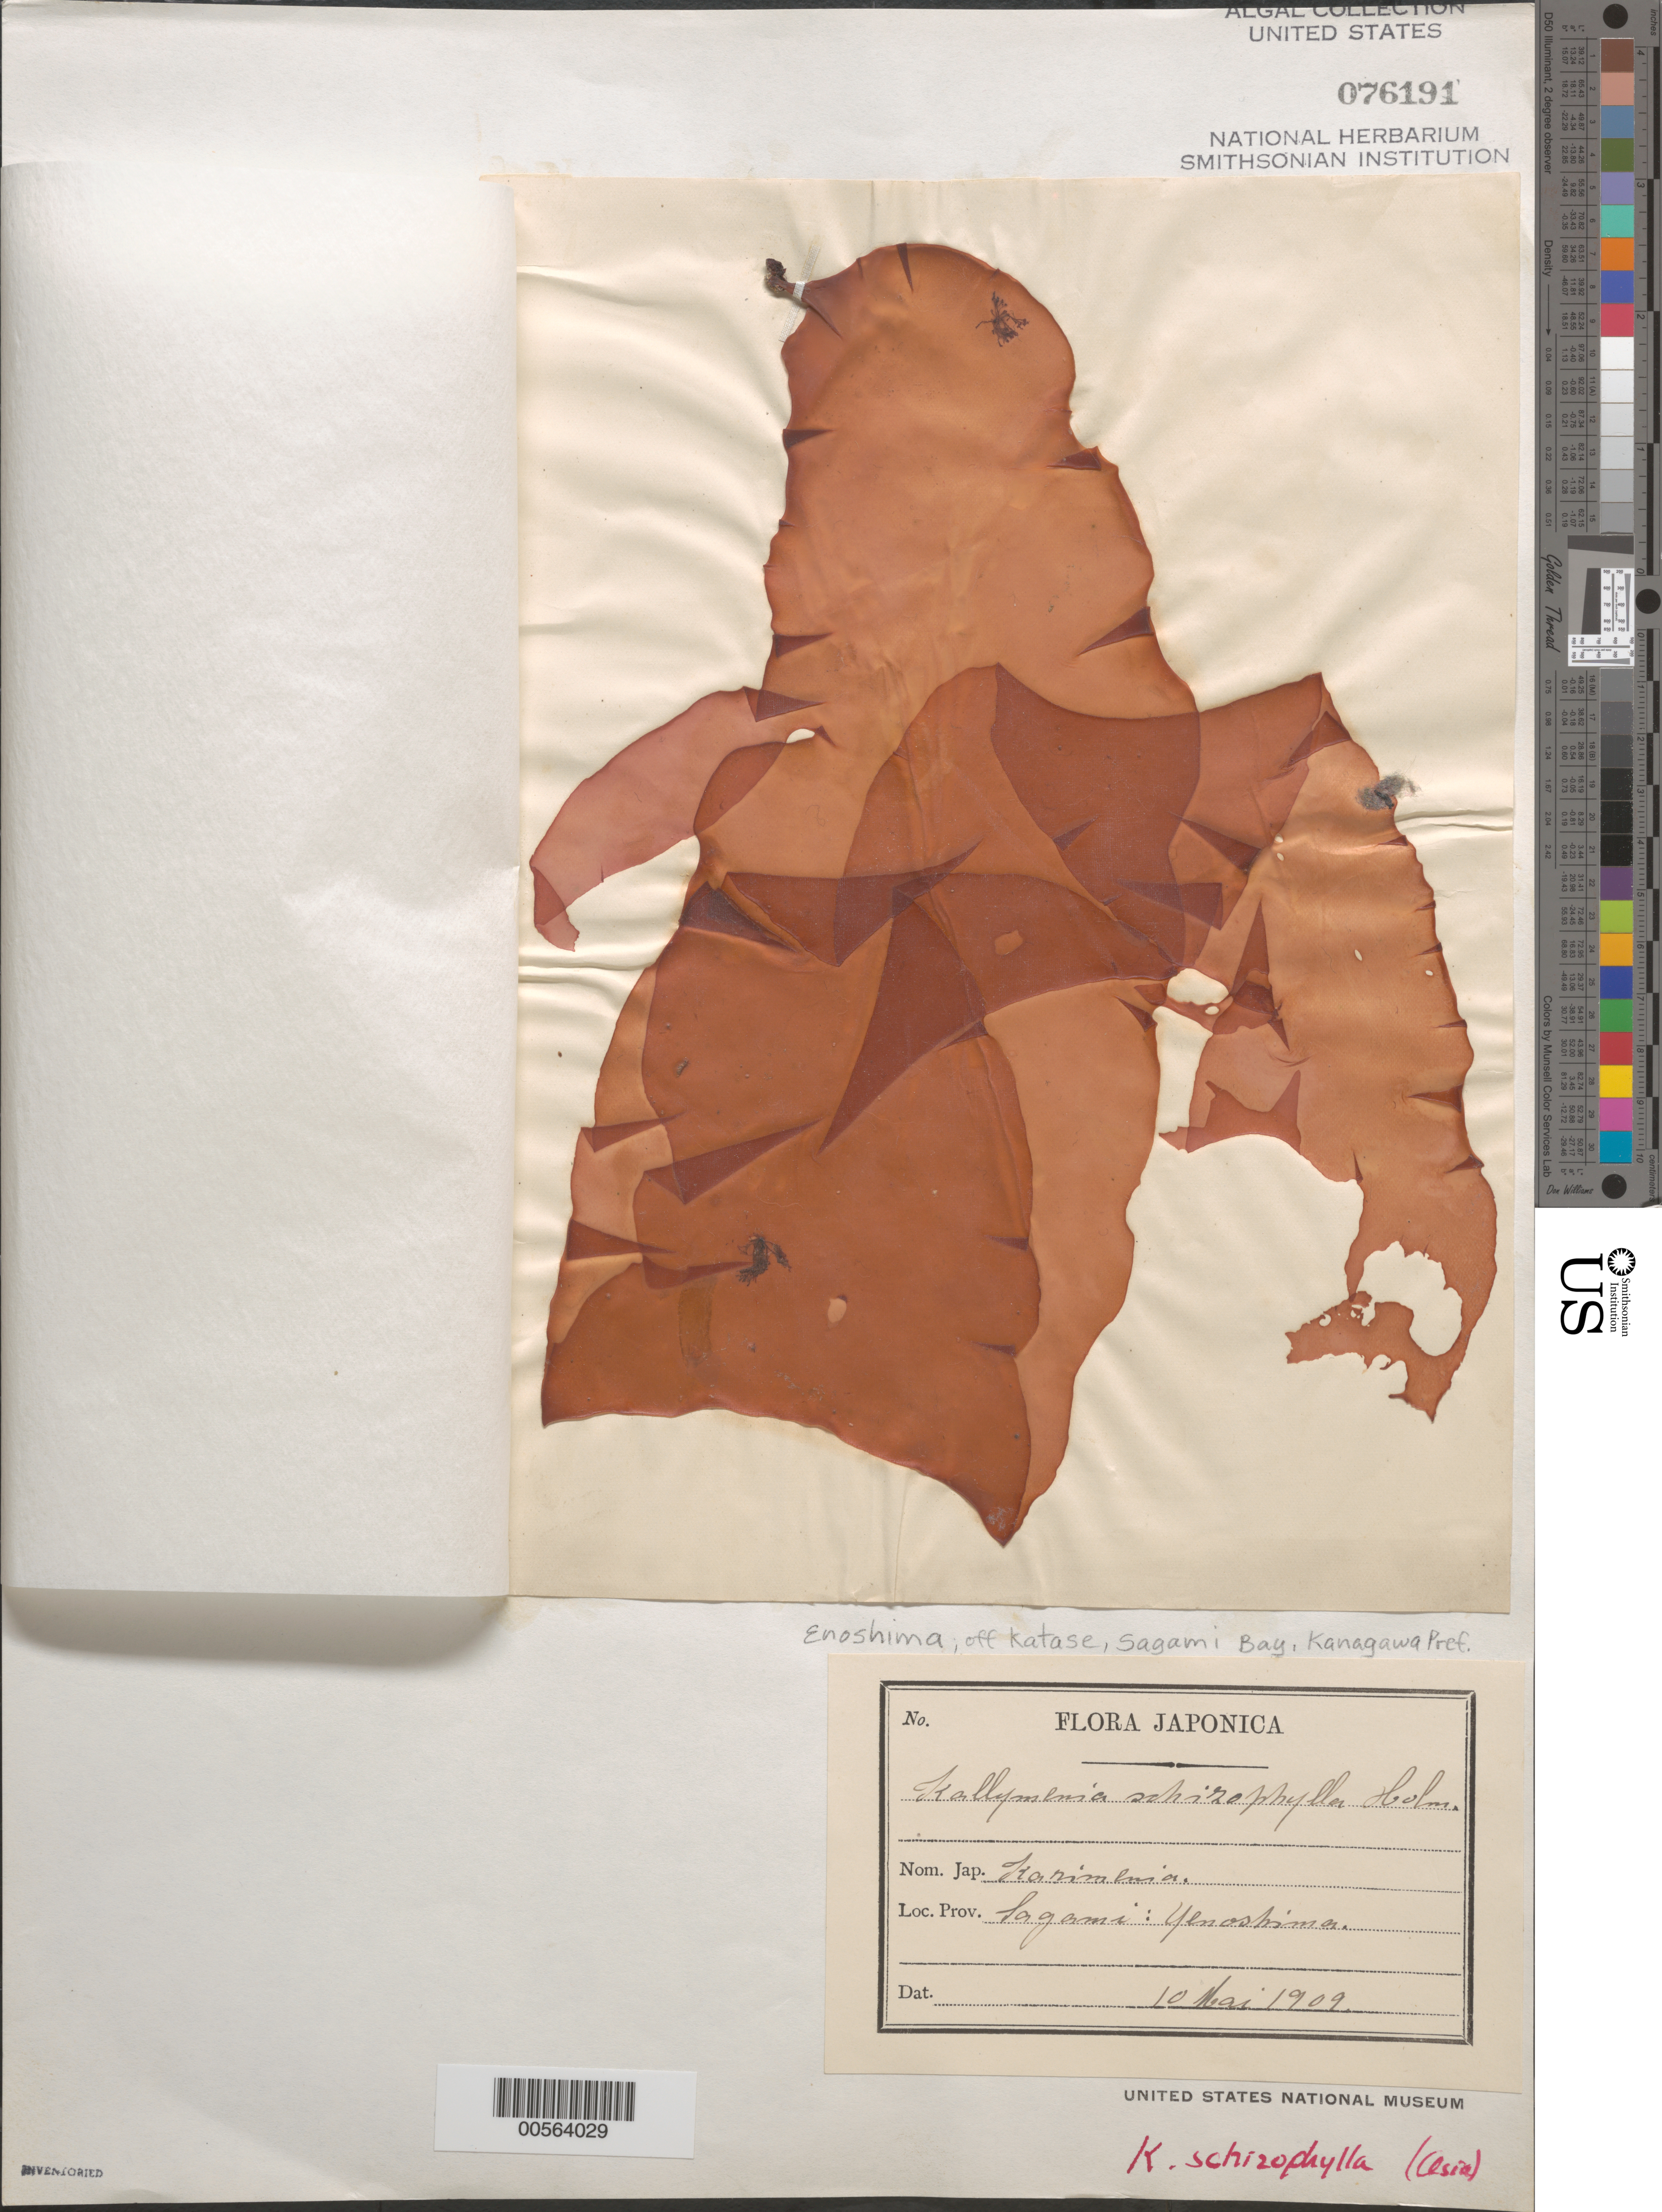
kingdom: Plantae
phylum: Rhodophyta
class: Florideophyceae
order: Gigartinales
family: Kallymeniaceae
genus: Austrokallymenia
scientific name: Austrokallymenia schizophylla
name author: (J. Agardh) G.W. Saunders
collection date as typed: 10 May 1909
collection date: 1909-05-10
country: Japan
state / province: Kanagawa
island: Honshu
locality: Enoshima (Yenoshima)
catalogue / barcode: US 76191